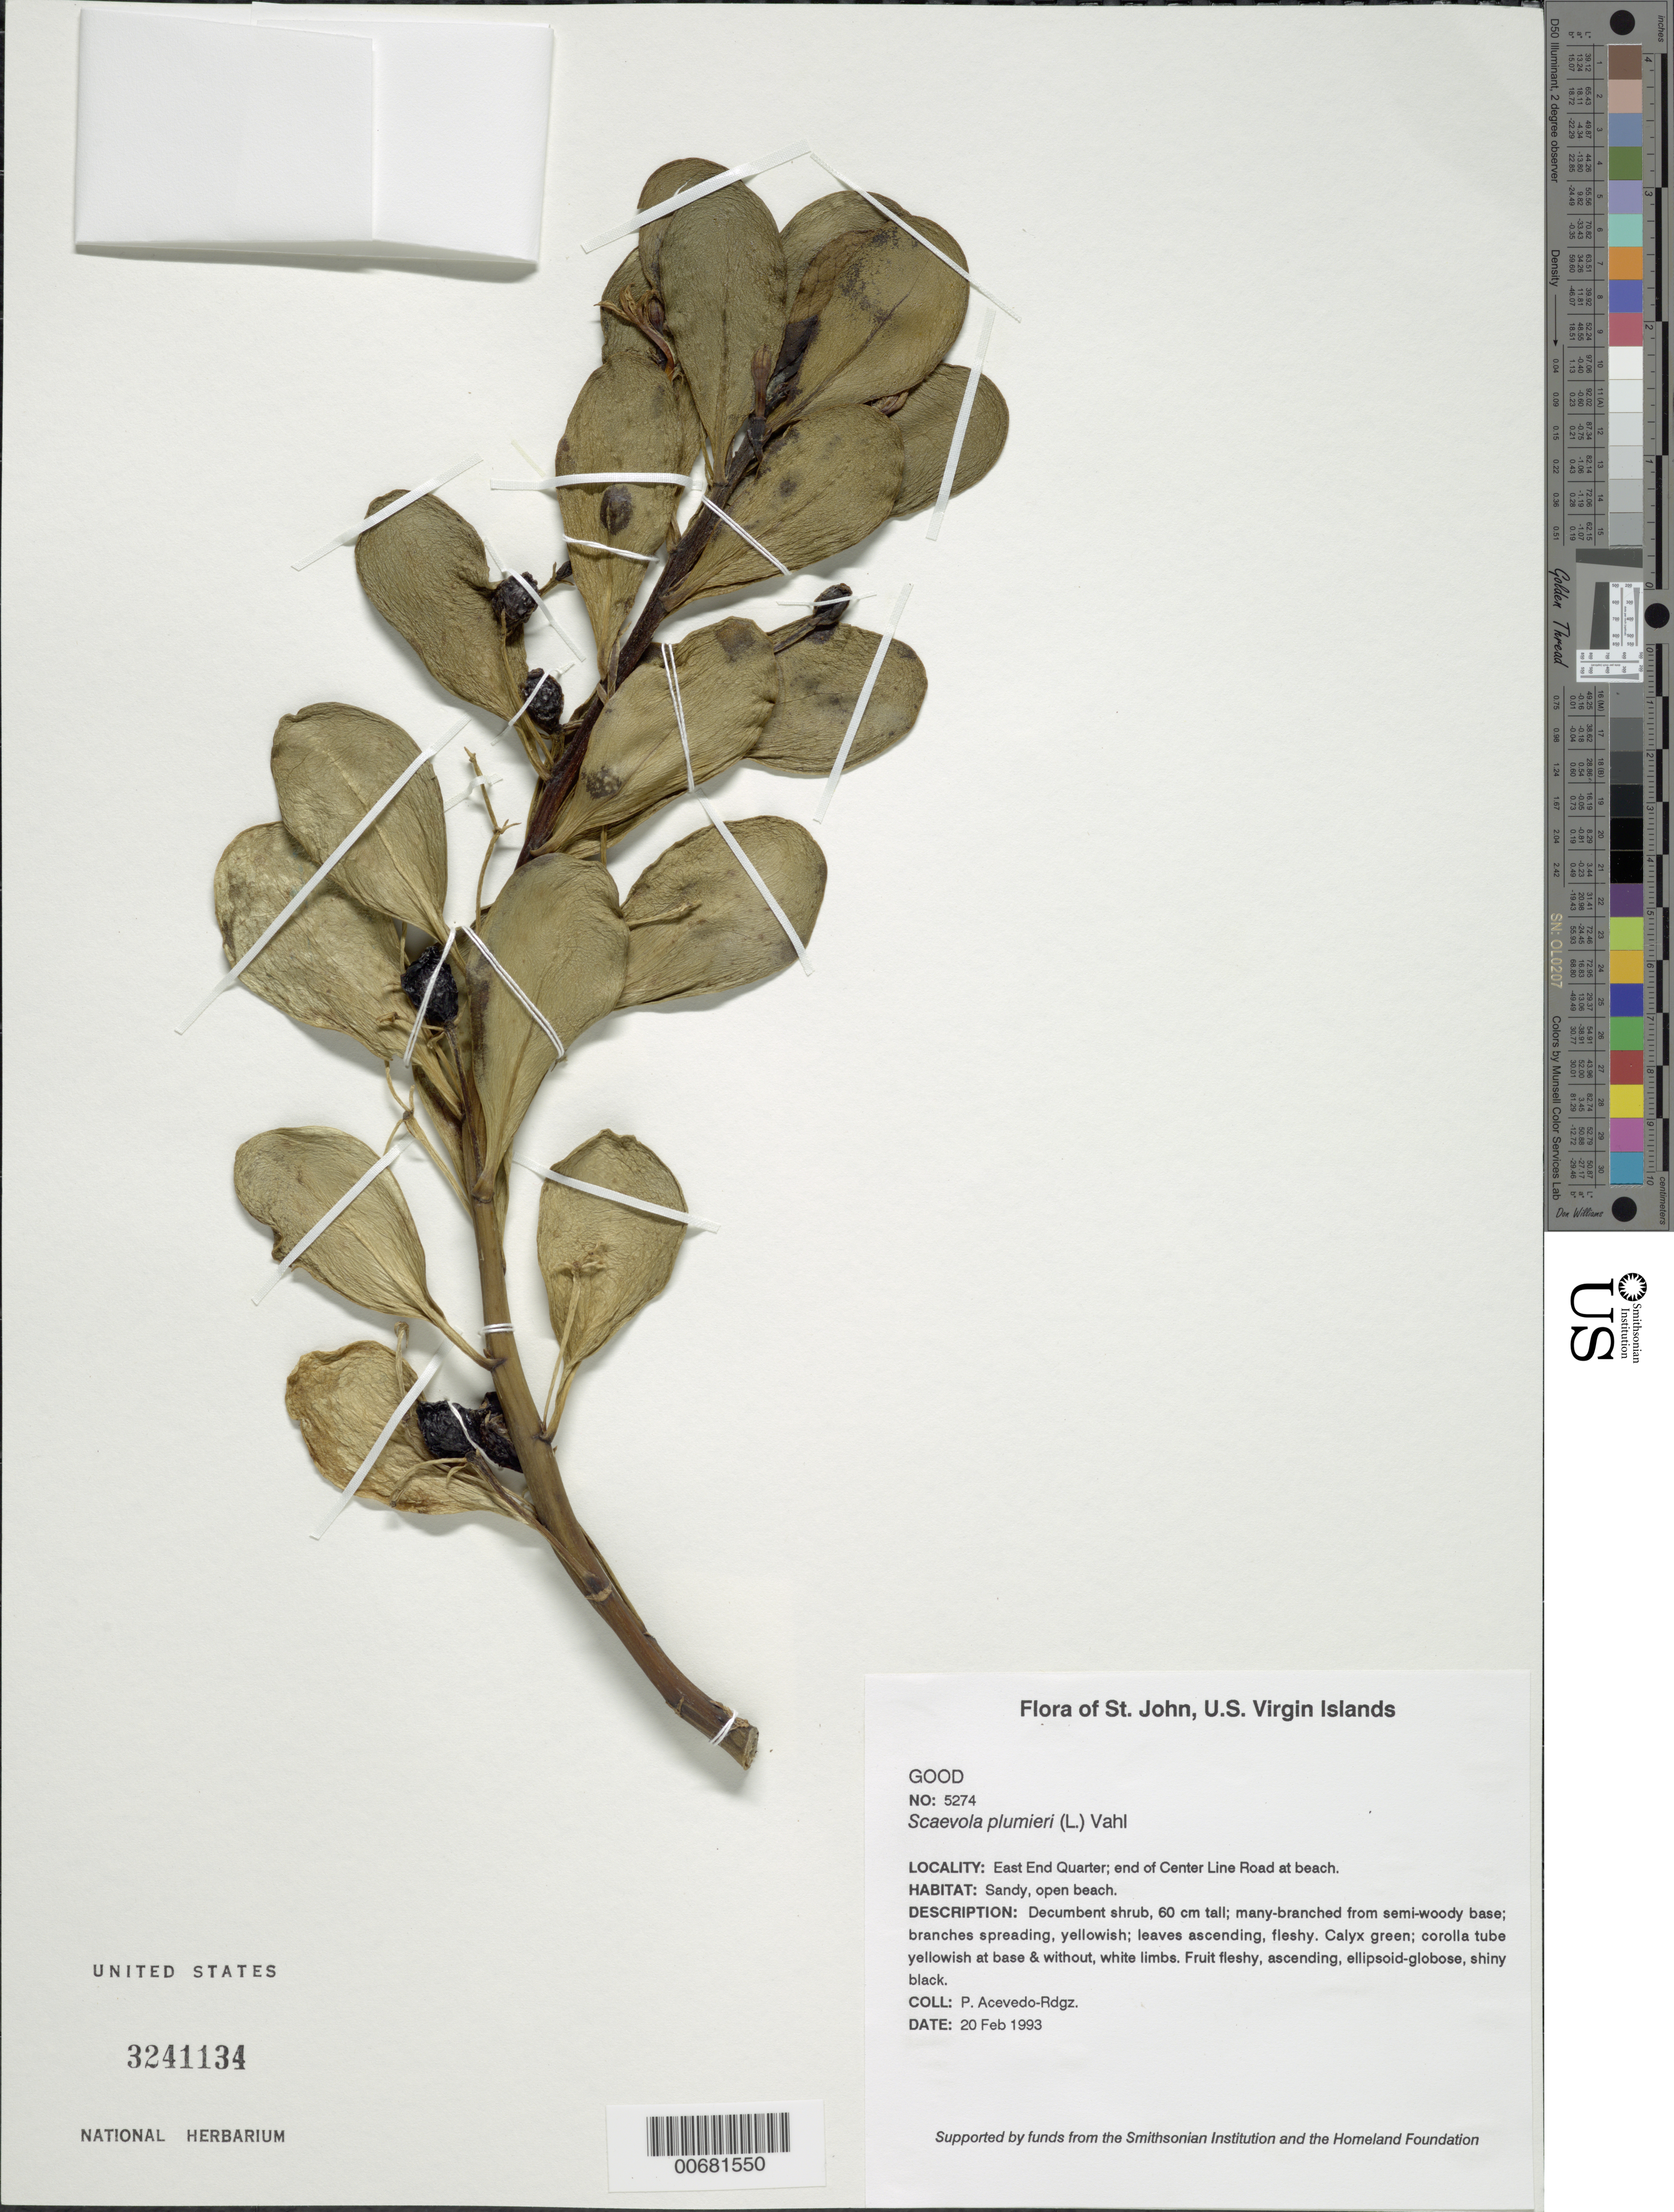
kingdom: Plantae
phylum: Tracheophyta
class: Magnoliopsida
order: Asterales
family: Goodeniaceae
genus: Scaevola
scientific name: Scaevola plumieri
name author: (L.) Vahl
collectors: P. Acevedo-Rodr.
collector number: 5274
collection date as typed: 20 Feb 1993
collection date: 1993-02-20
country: U.S. Virgin Islands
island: St. John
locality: East End Quarter; end of Center Line Road at beach.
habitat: Sandy, open beach.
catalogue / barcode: US 3241134